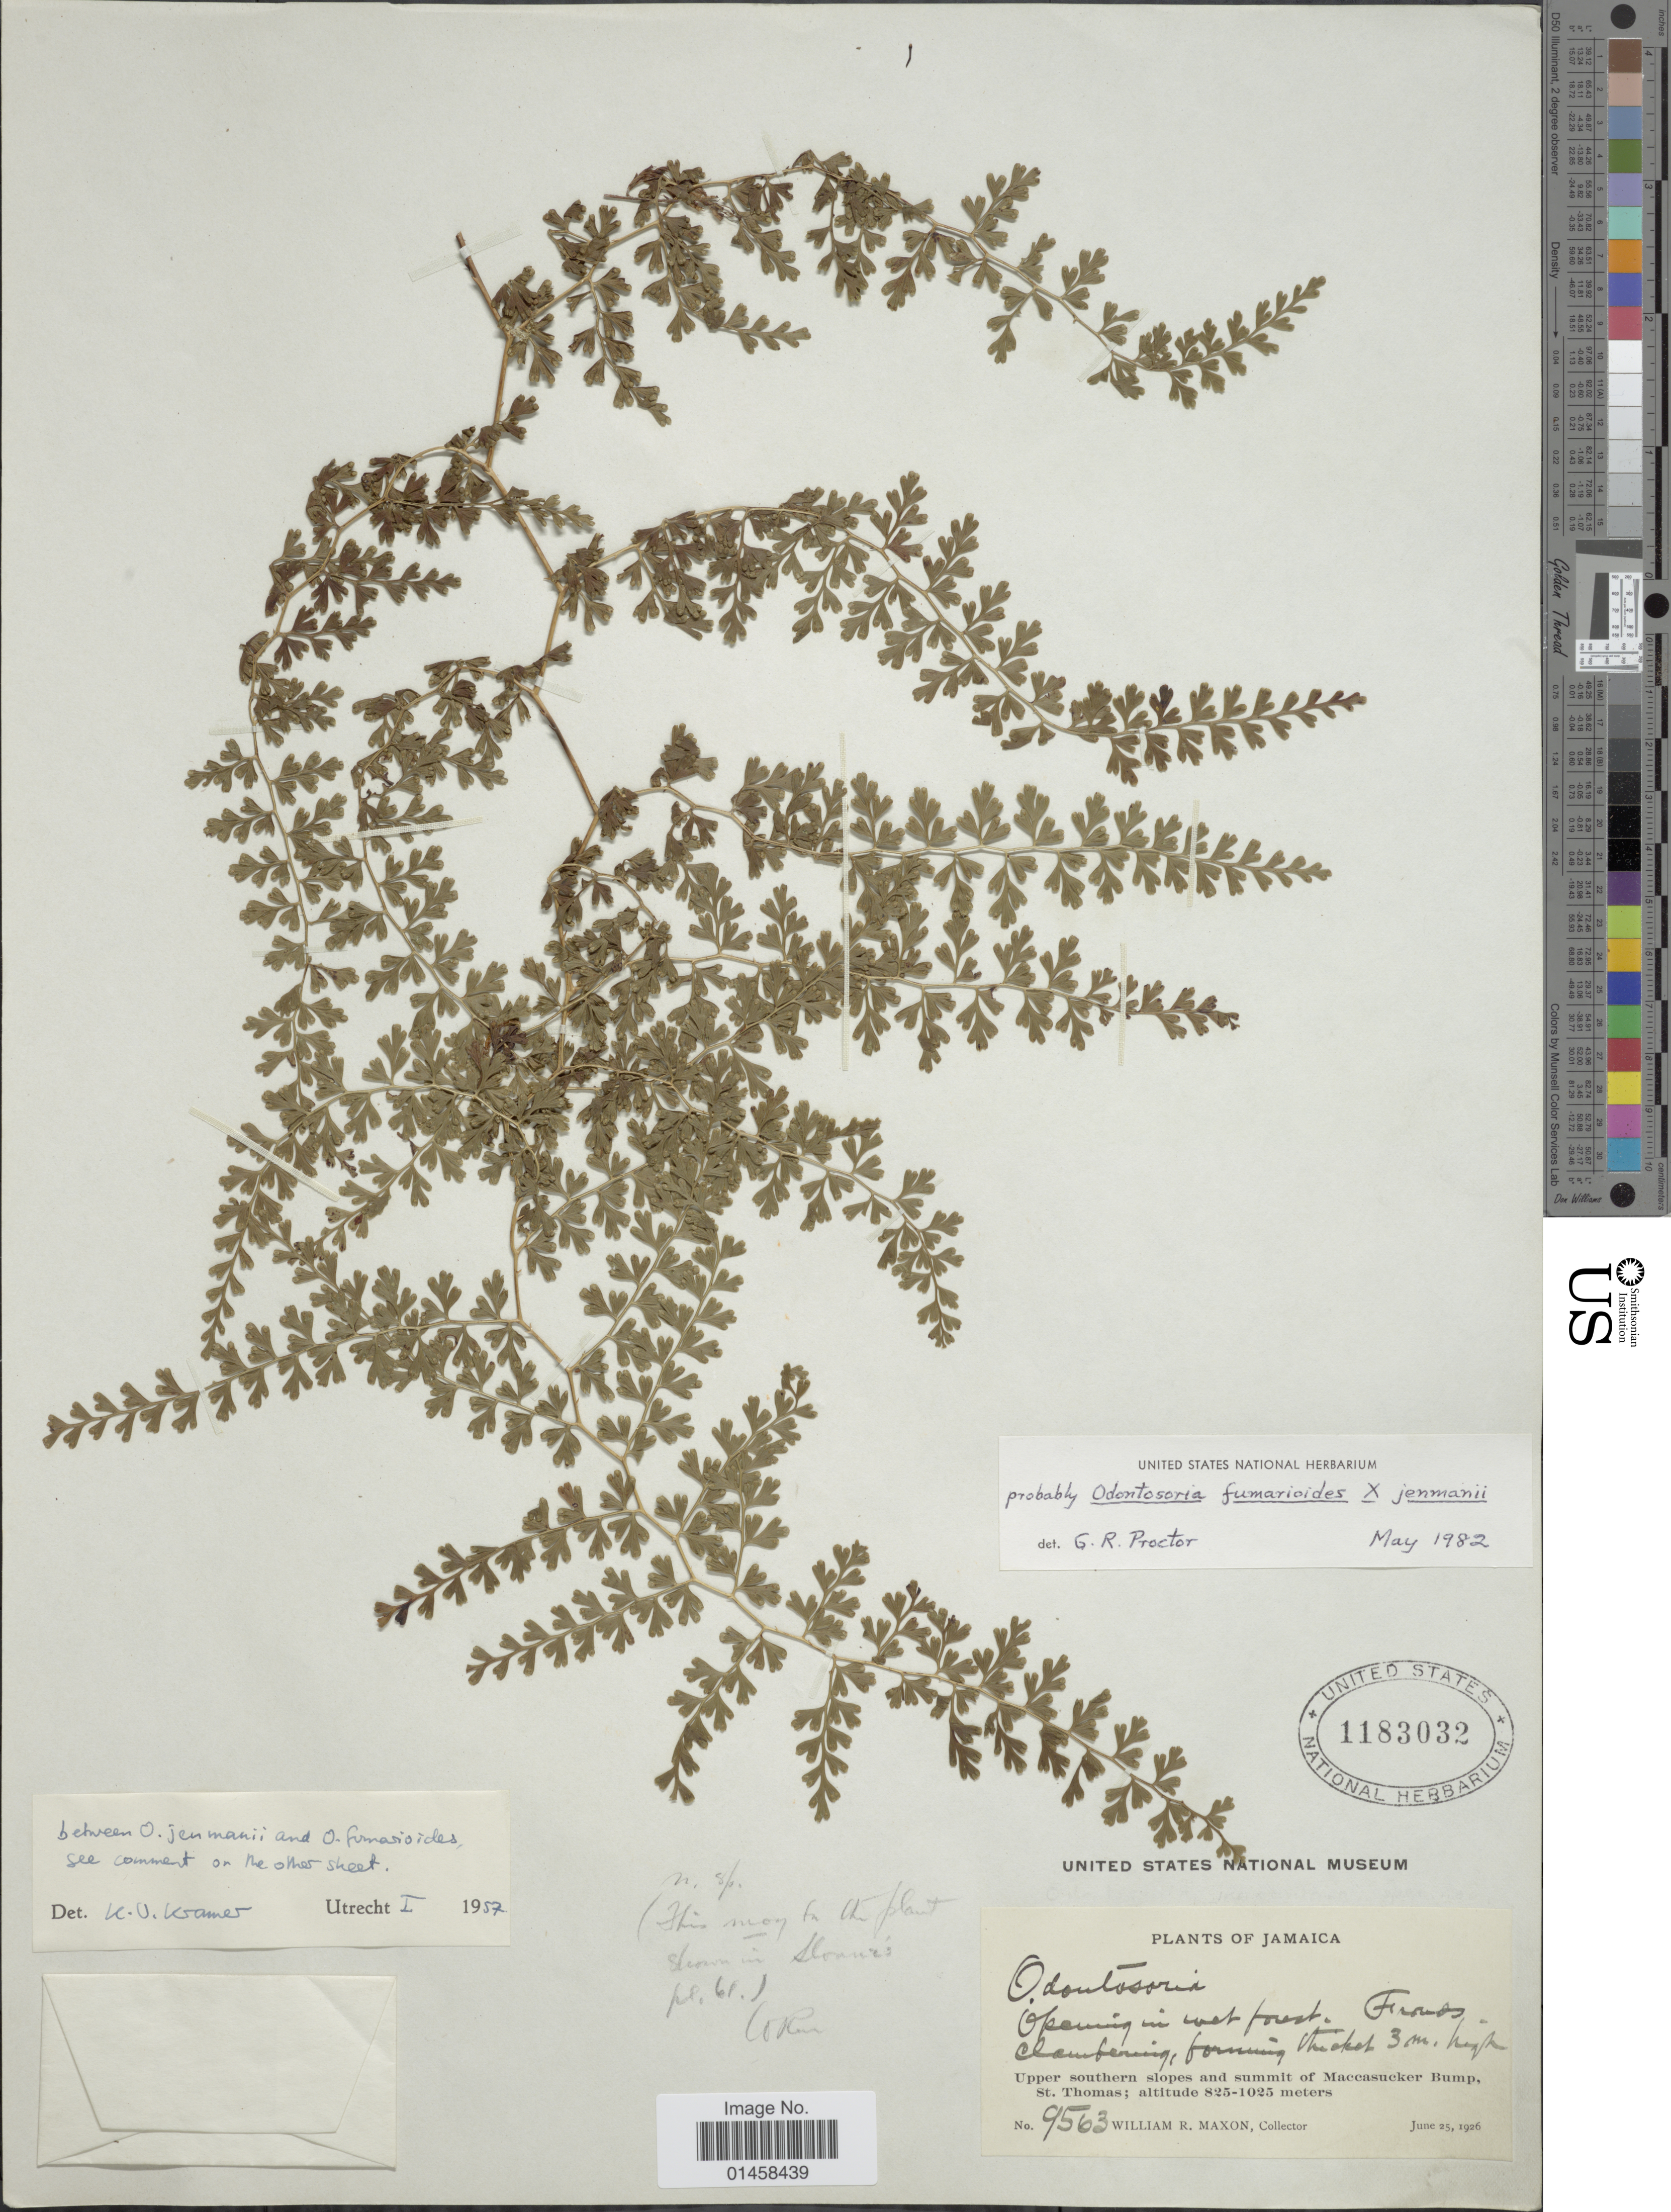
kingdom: Plantae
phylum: Tracheophyta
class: Polypodiopsida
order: Polypodiales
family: Lindsaeaceae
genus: Odontosoria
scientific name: Odontosoria fumarioides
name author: (Sw.) J. Sm.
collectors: W. R. Maxon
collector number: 9563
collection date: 1926-06-25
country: Jamaica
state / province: Saint Thomas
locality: Upper southern slopes and summit of Maccasucker Bump, St. Thomas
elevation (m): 825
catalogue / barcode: US 1183032